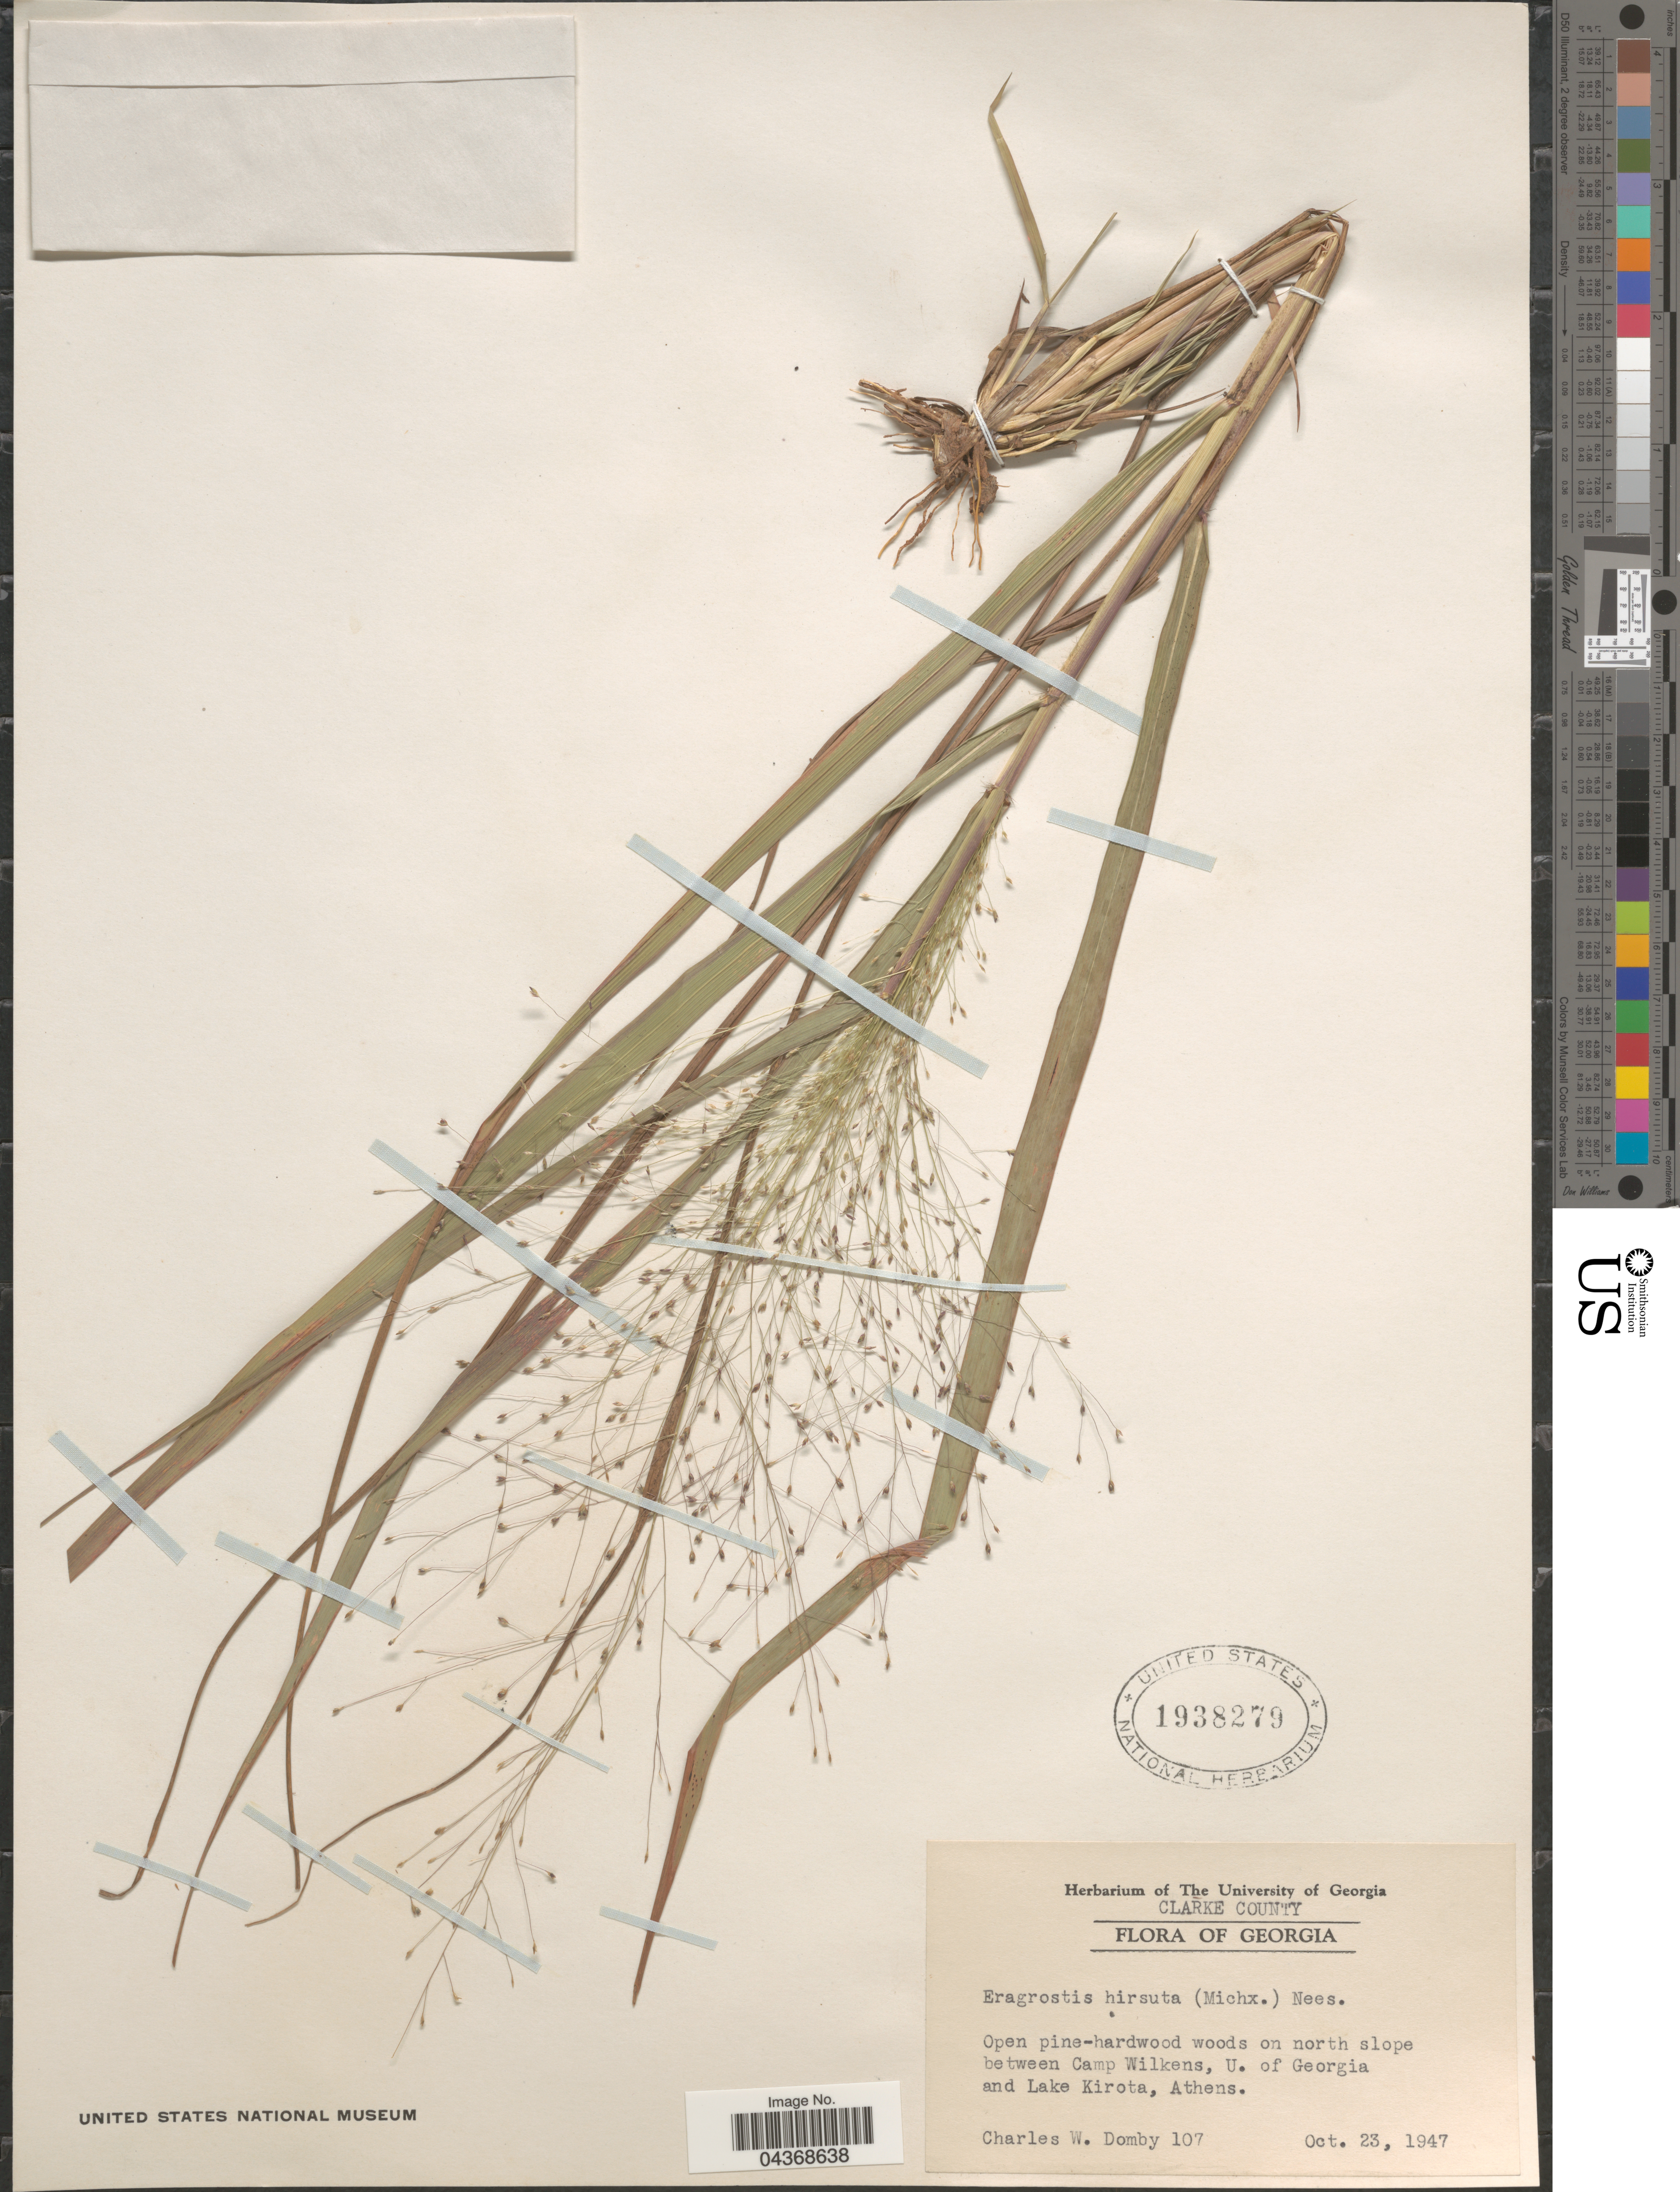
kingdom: Plantae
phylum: Tracheophyta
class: Liliopsida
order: Poales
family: Poaceae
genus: Eragrostis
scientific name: Eragrostis hirsuta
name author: (Michx.) Nees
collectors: C. Domby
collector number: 107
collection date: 1947-10-23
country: United States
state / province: Georgia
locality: Clarke County. Open pine-hardwood woods on north slope between Camp Wilkens, U. of Georgia and Lake Kirota, Athens.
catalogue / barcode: US 1938279